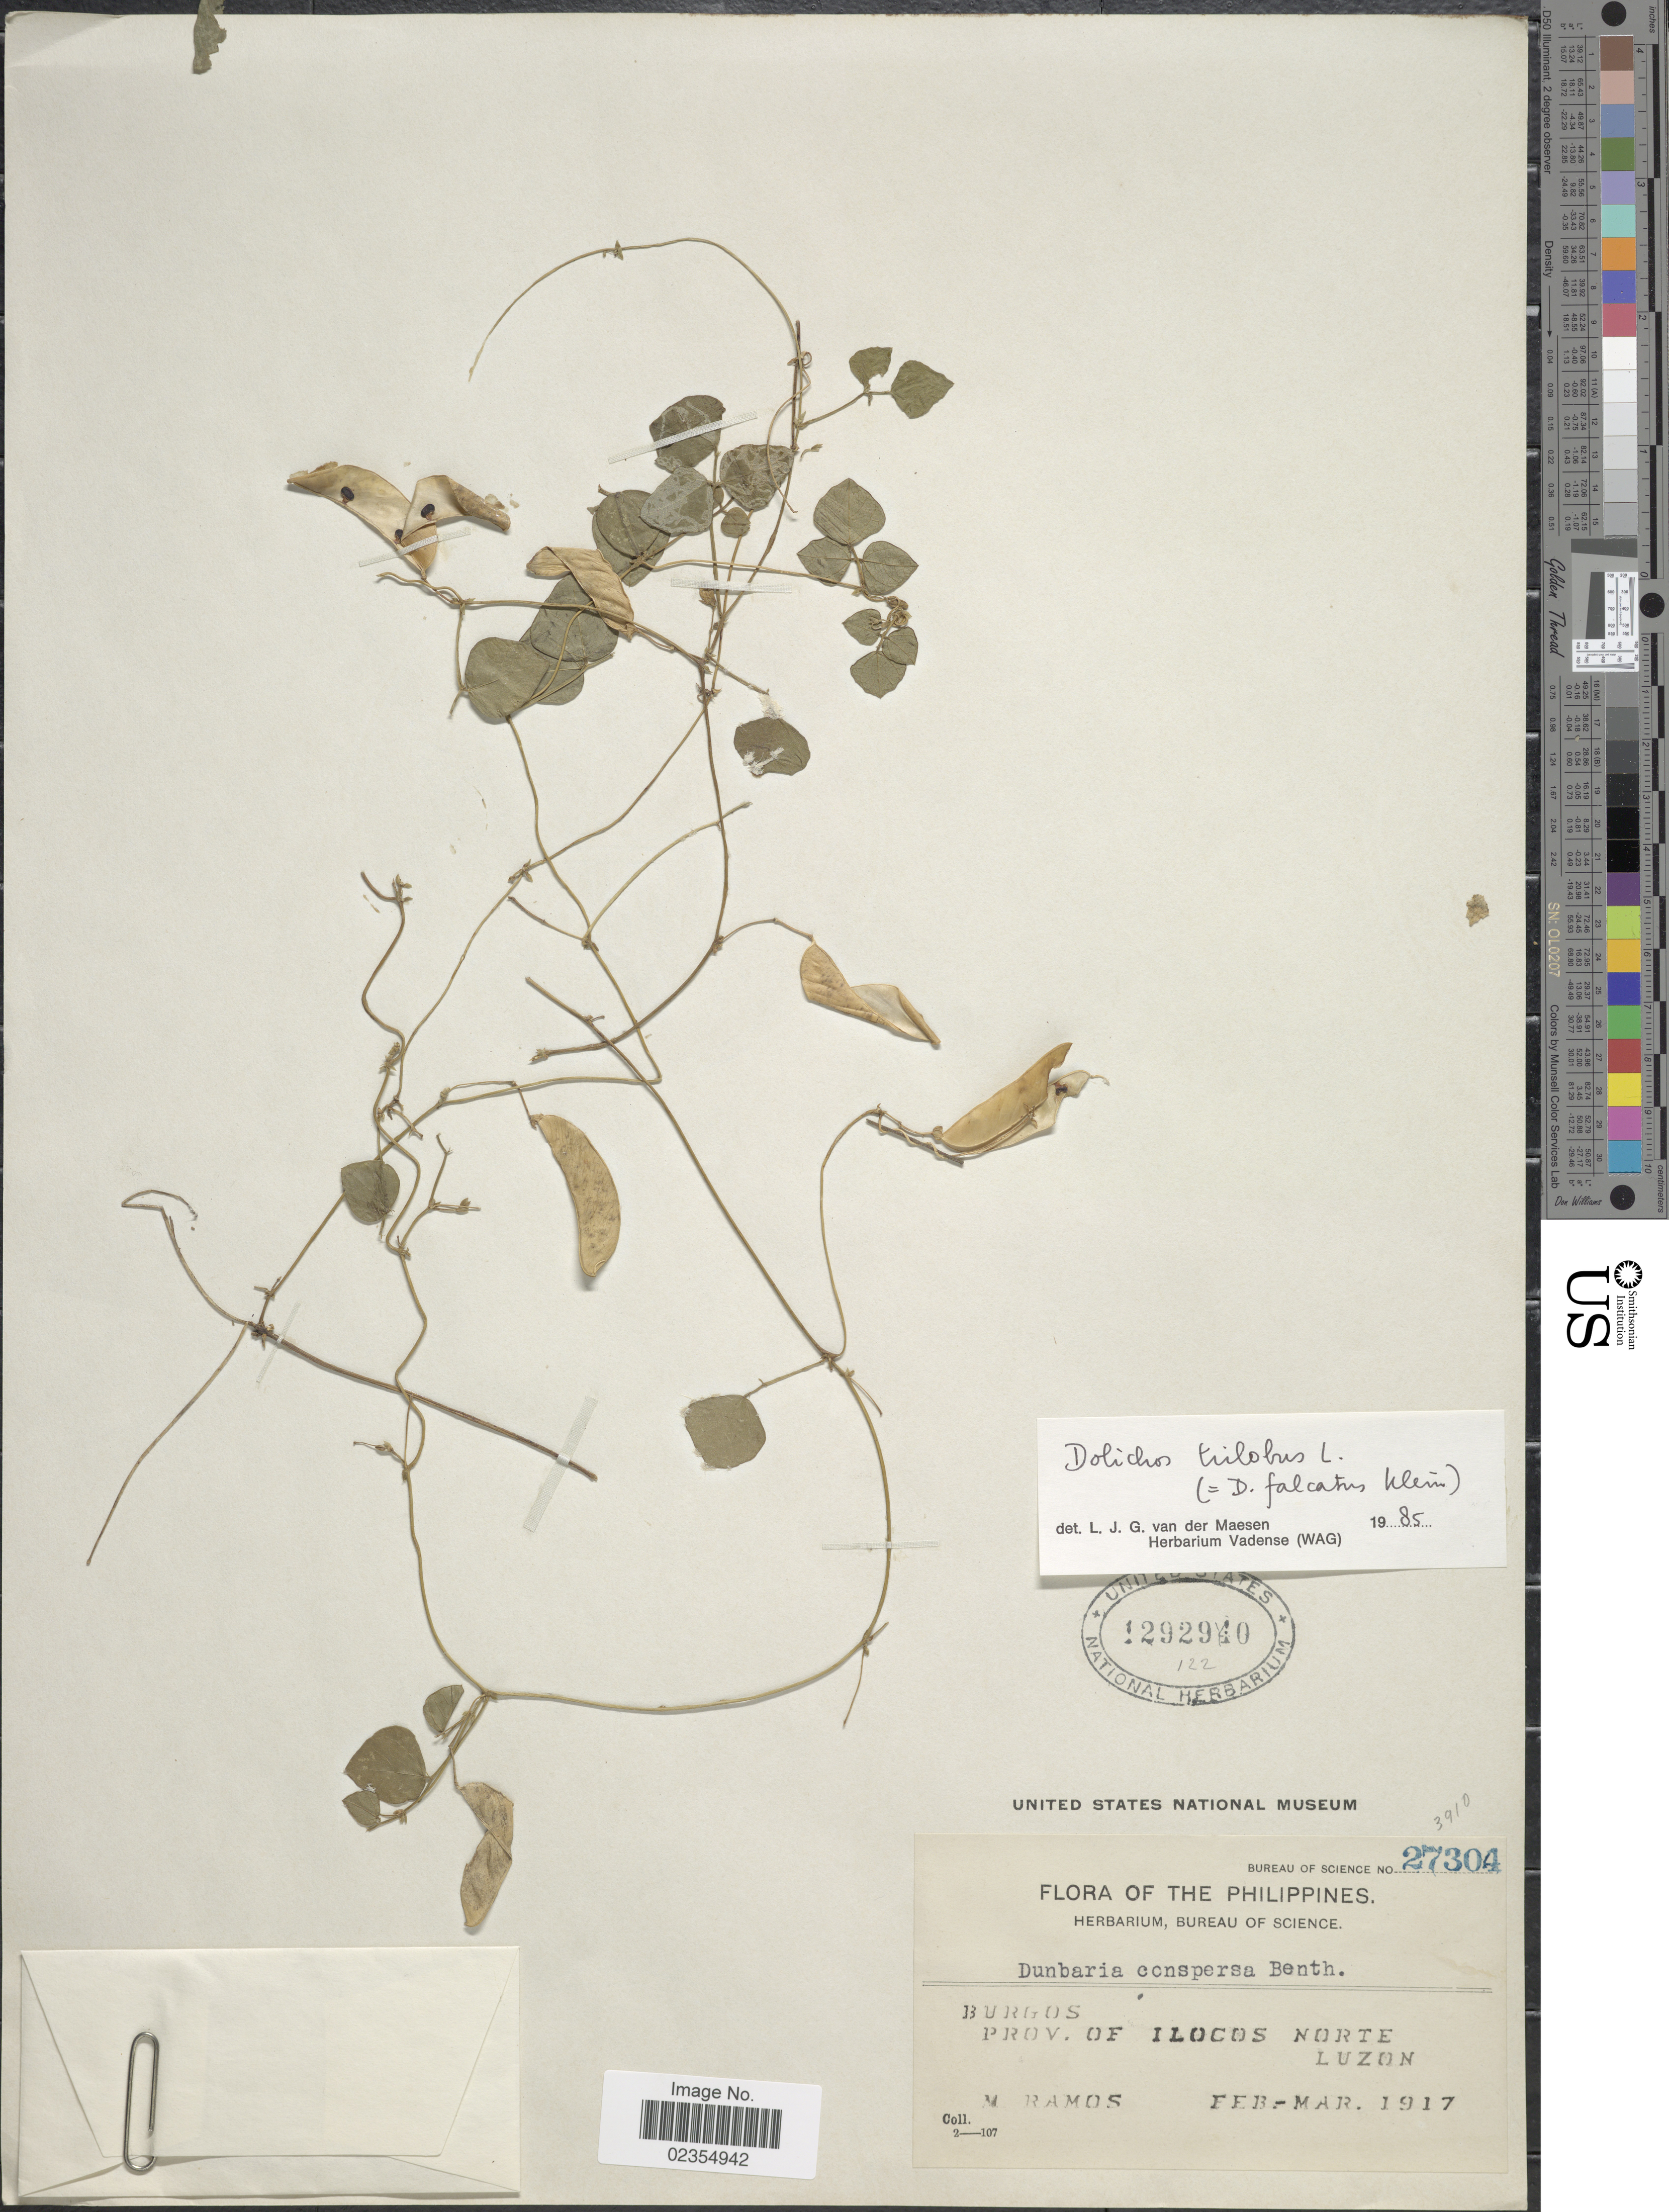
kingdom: Plantae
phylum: Tracheophyta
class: Magnoliopsida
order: Fabales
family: Fabaceae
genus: Dolichos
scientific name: Dolichos trilobus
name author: L.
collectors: M. Ramos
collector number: Bureau of Science27304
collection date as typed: Transcribed d/m/y: /2/190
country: Philippines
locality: Burgos, prov. of Ilocos Norte Luzon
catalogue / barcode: US 1292940